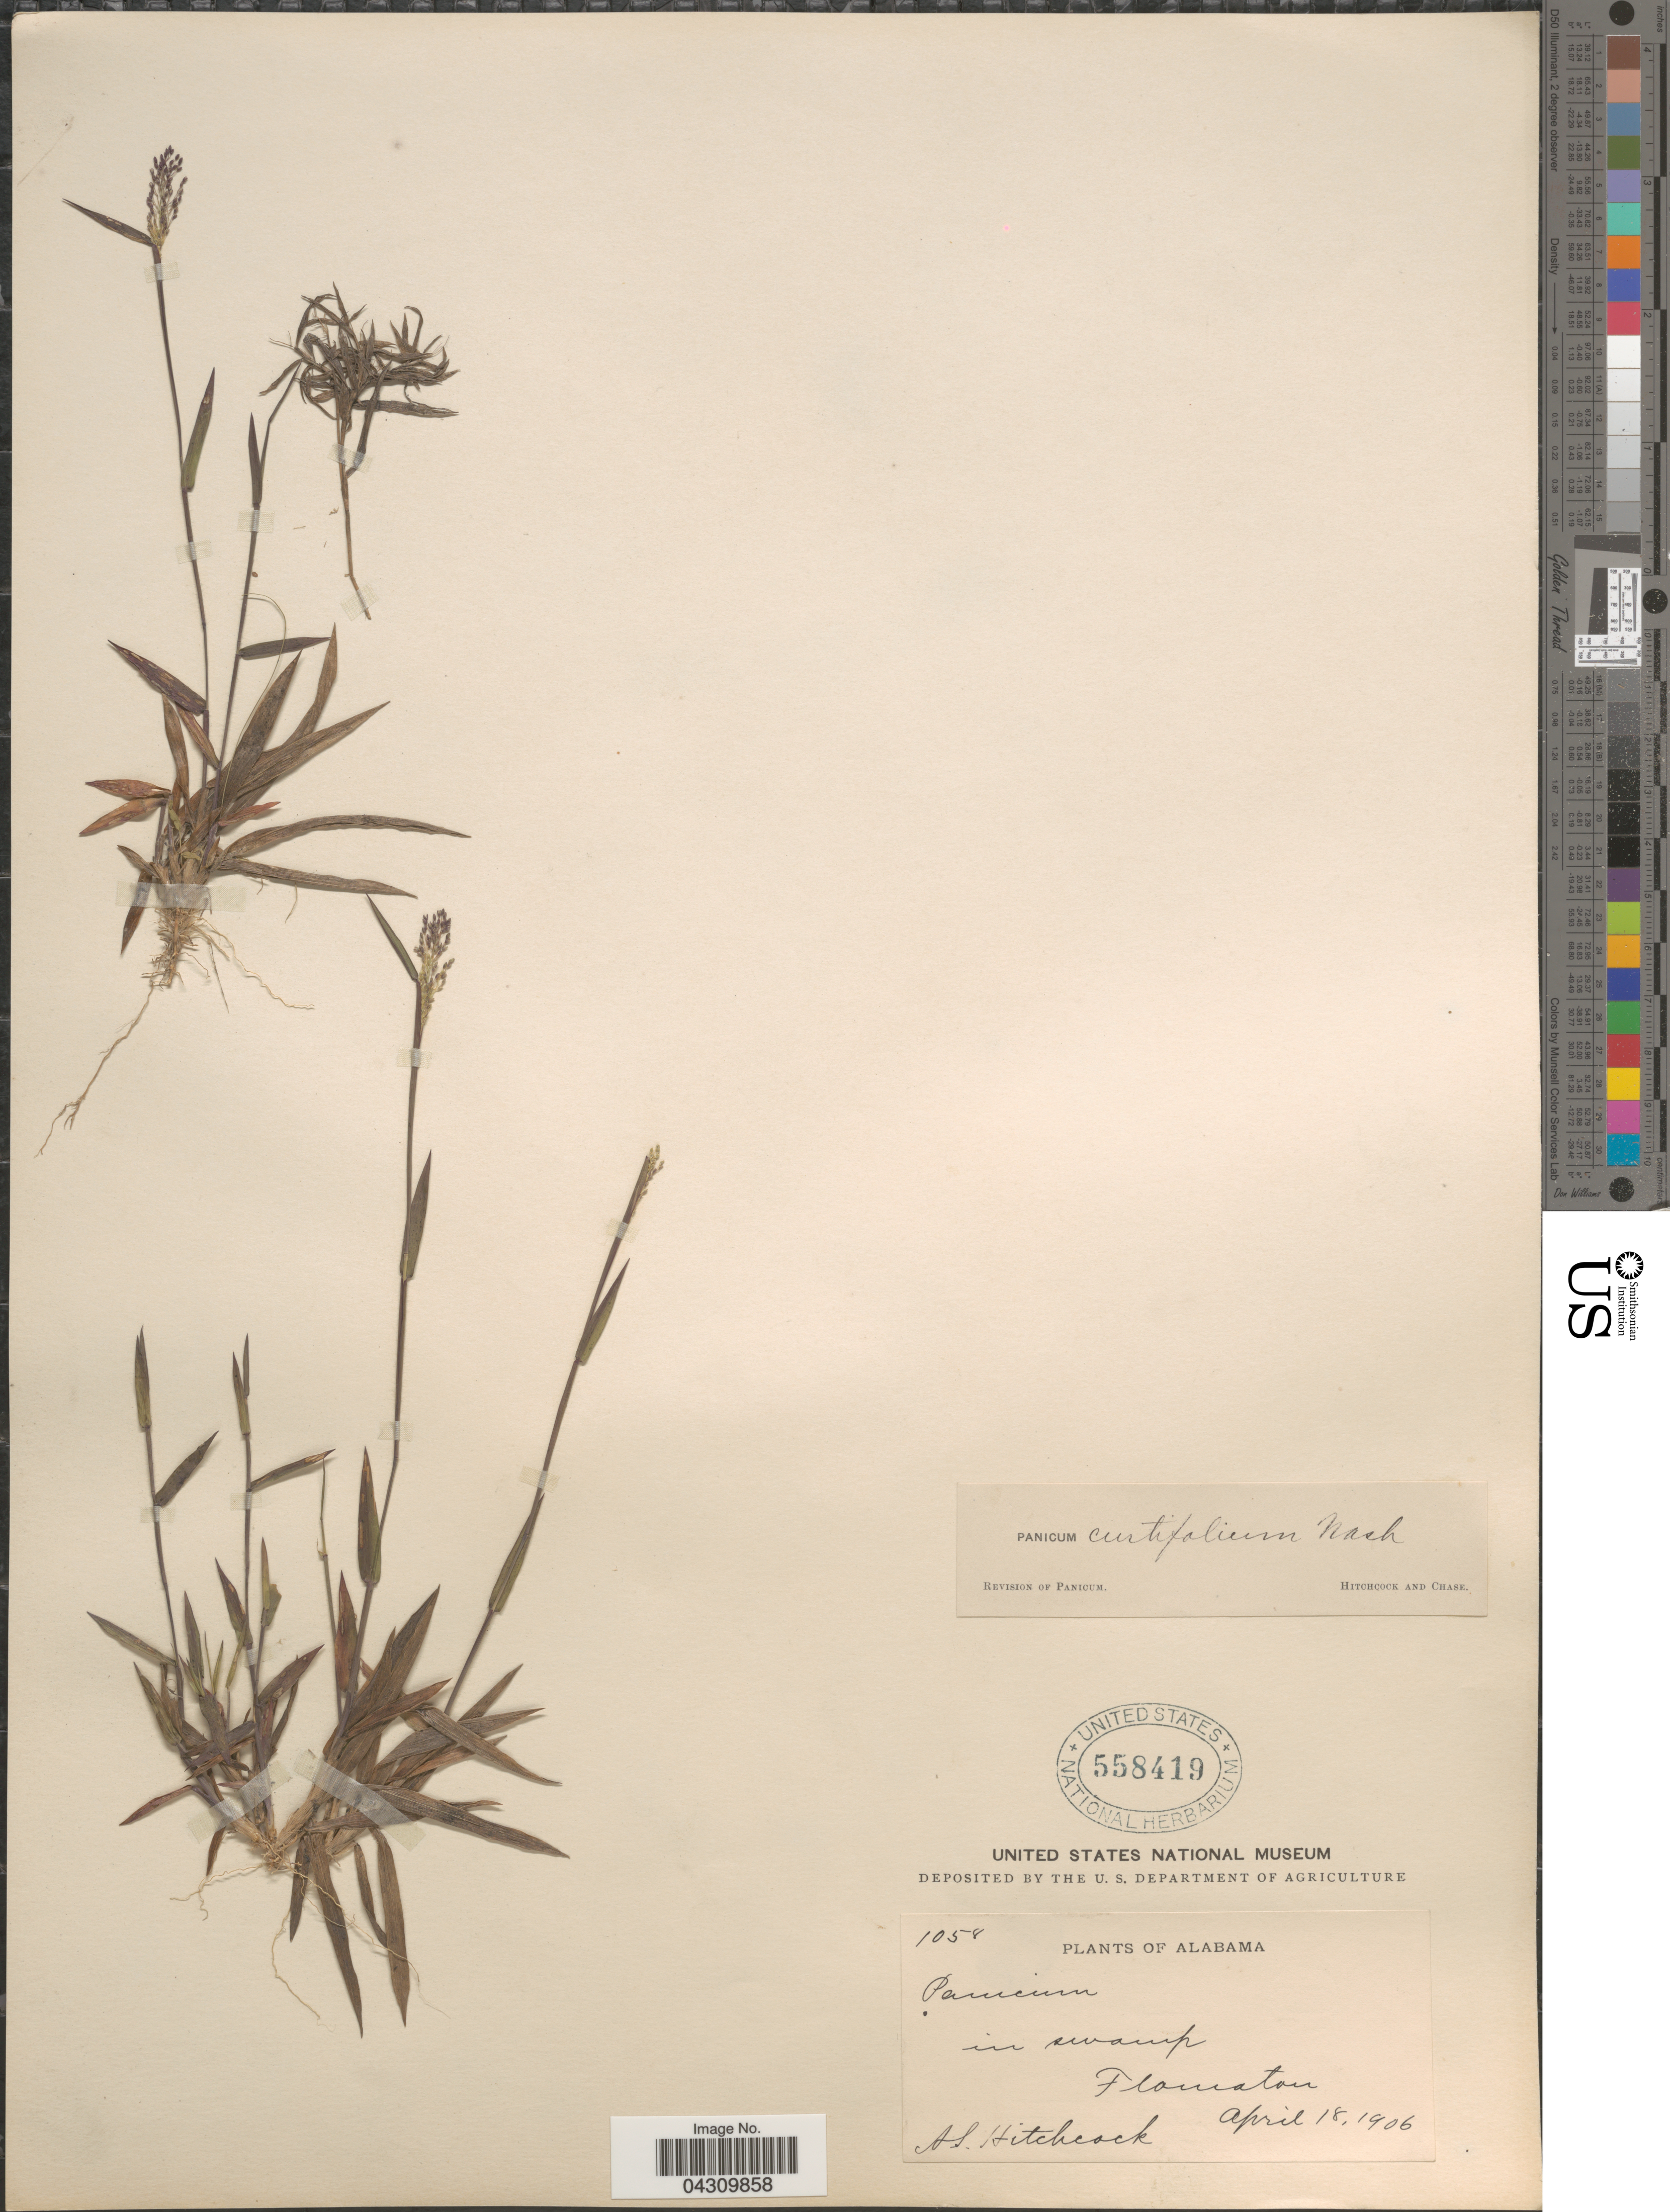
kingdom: Plantae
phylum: Tracheophyta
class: Liliopsida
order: Poales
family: Poaceae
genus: Dichanthelium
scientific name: Dichanthelium acuminatum var. acuminatum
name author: (Sw.) Gould & C.A. Clark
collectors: A. S. Hitchcock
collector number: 1058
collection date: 1906-04-18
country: United States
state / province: Alabama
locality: Flomaton.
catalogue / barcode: US 558419